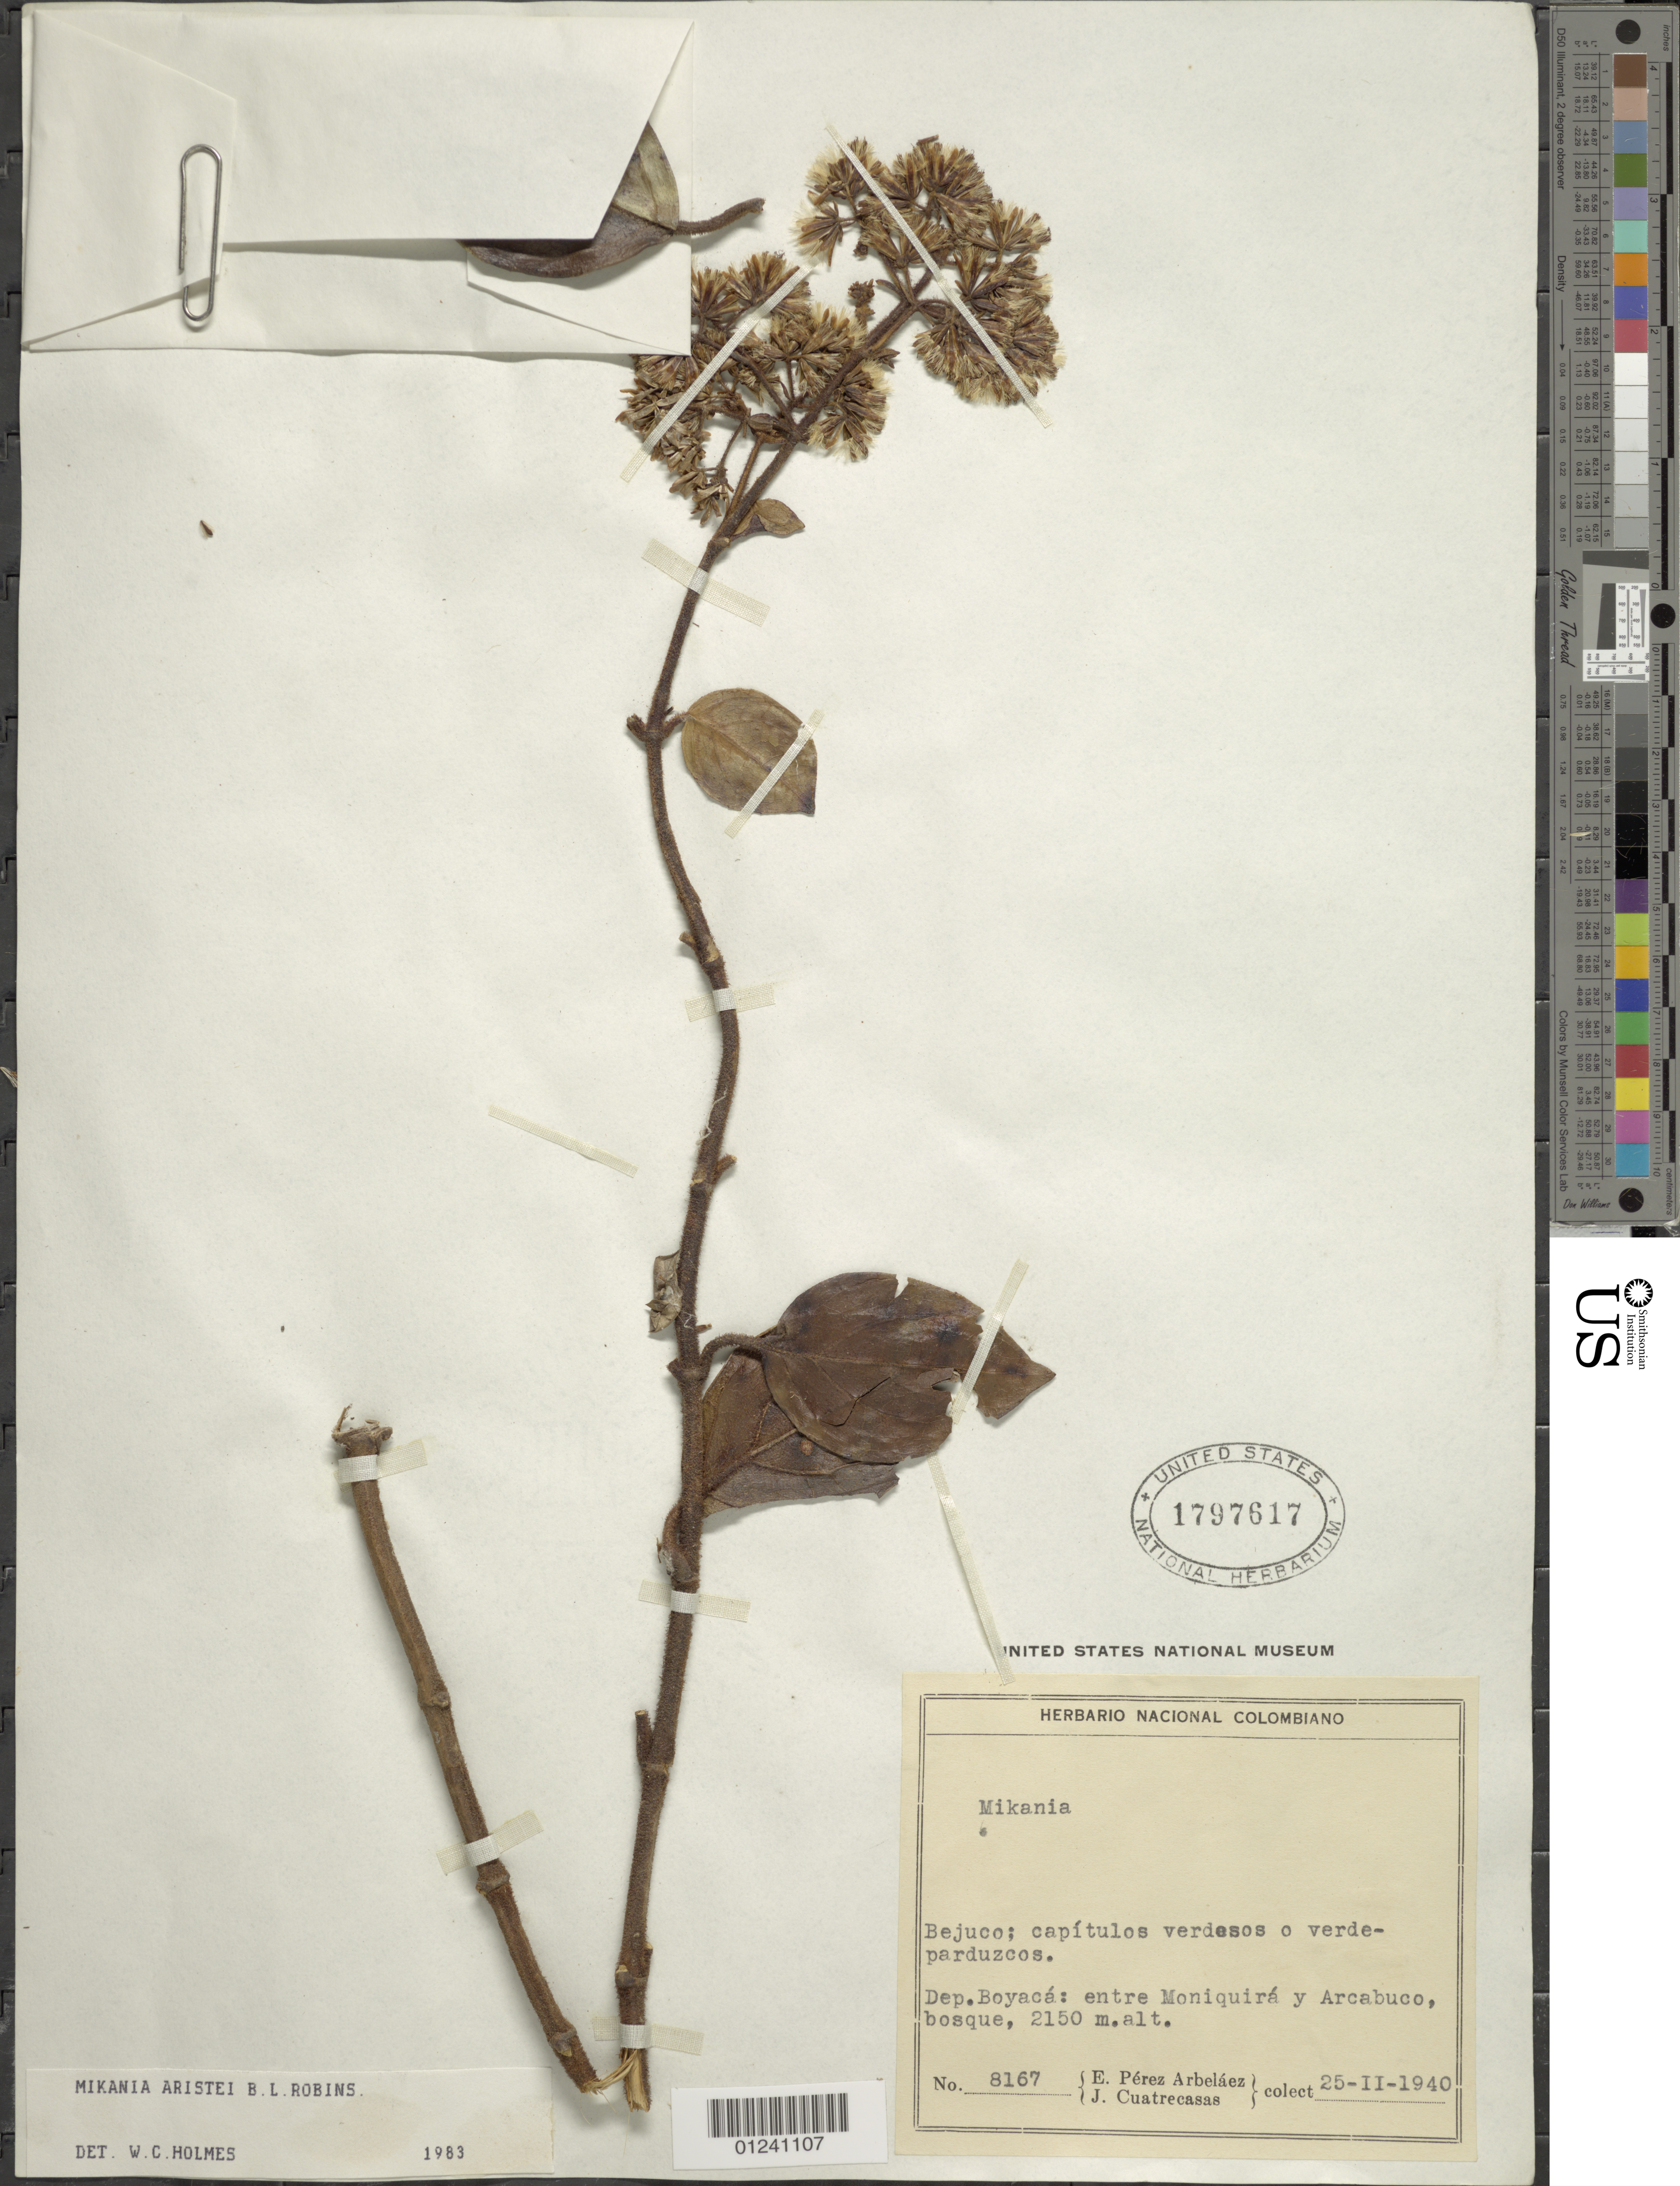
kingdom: Plantae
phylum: Tracheophyta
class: Magnoliopsida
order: Asterales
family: Asteraceae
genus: Mikania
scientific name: Mikania aristei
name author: B.L. Rob.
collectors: E. Pérez Arbeláez & J. Cuatrecasas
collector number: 8167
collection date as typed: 25 Feb 1940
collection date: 1940-02-25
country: Colombia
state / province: Boyacá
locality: Entre Moniquirá y Arcabuco.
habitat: bosque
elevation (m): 2150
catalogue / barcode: US 1797617